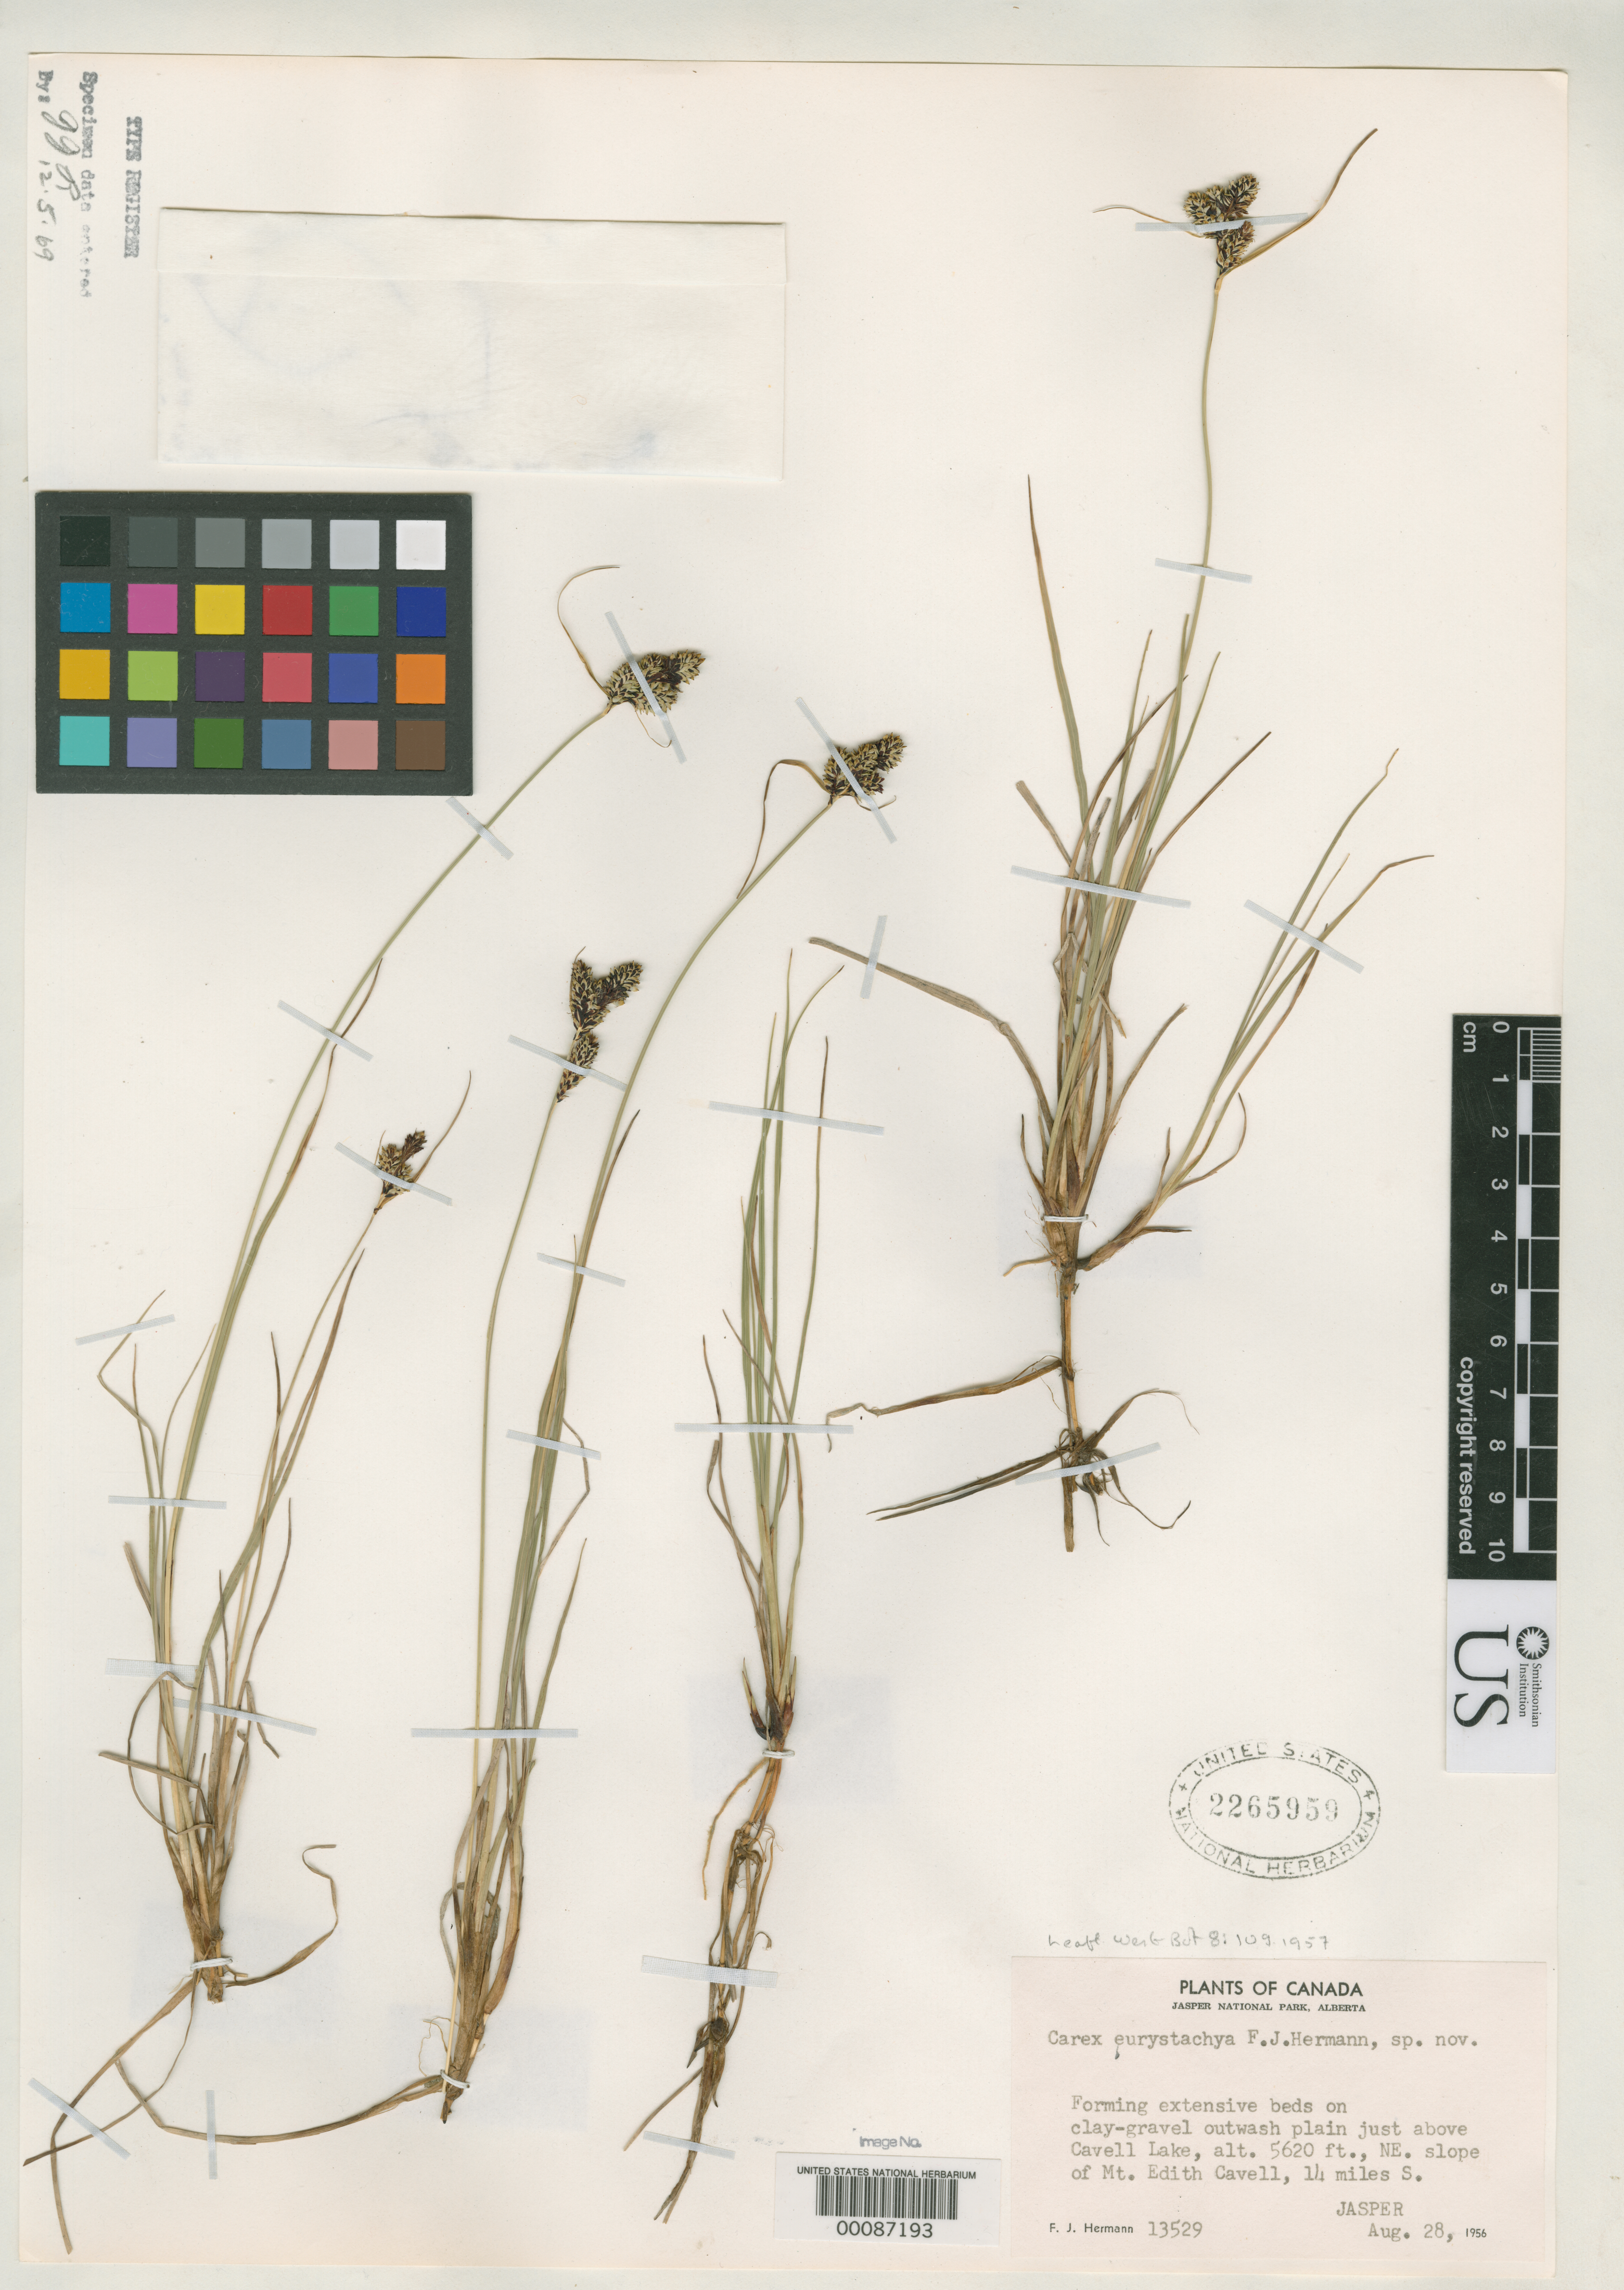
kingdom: Plantae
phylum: Tracheophyta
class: Liliopsida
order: Poales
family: Cyperaceae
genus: Carex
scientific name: Carex eurystachya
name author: F.J. Herm.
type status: Holotype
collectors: F. J. Hermann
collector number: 13529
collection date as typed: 28 Aug 1956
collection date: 1956-08-28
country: Canada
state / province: Alberta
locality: Cavell Lake, NE slope of Mt. Edith Cavell, 14 mi. S Jasper.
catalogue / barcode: US 2265959